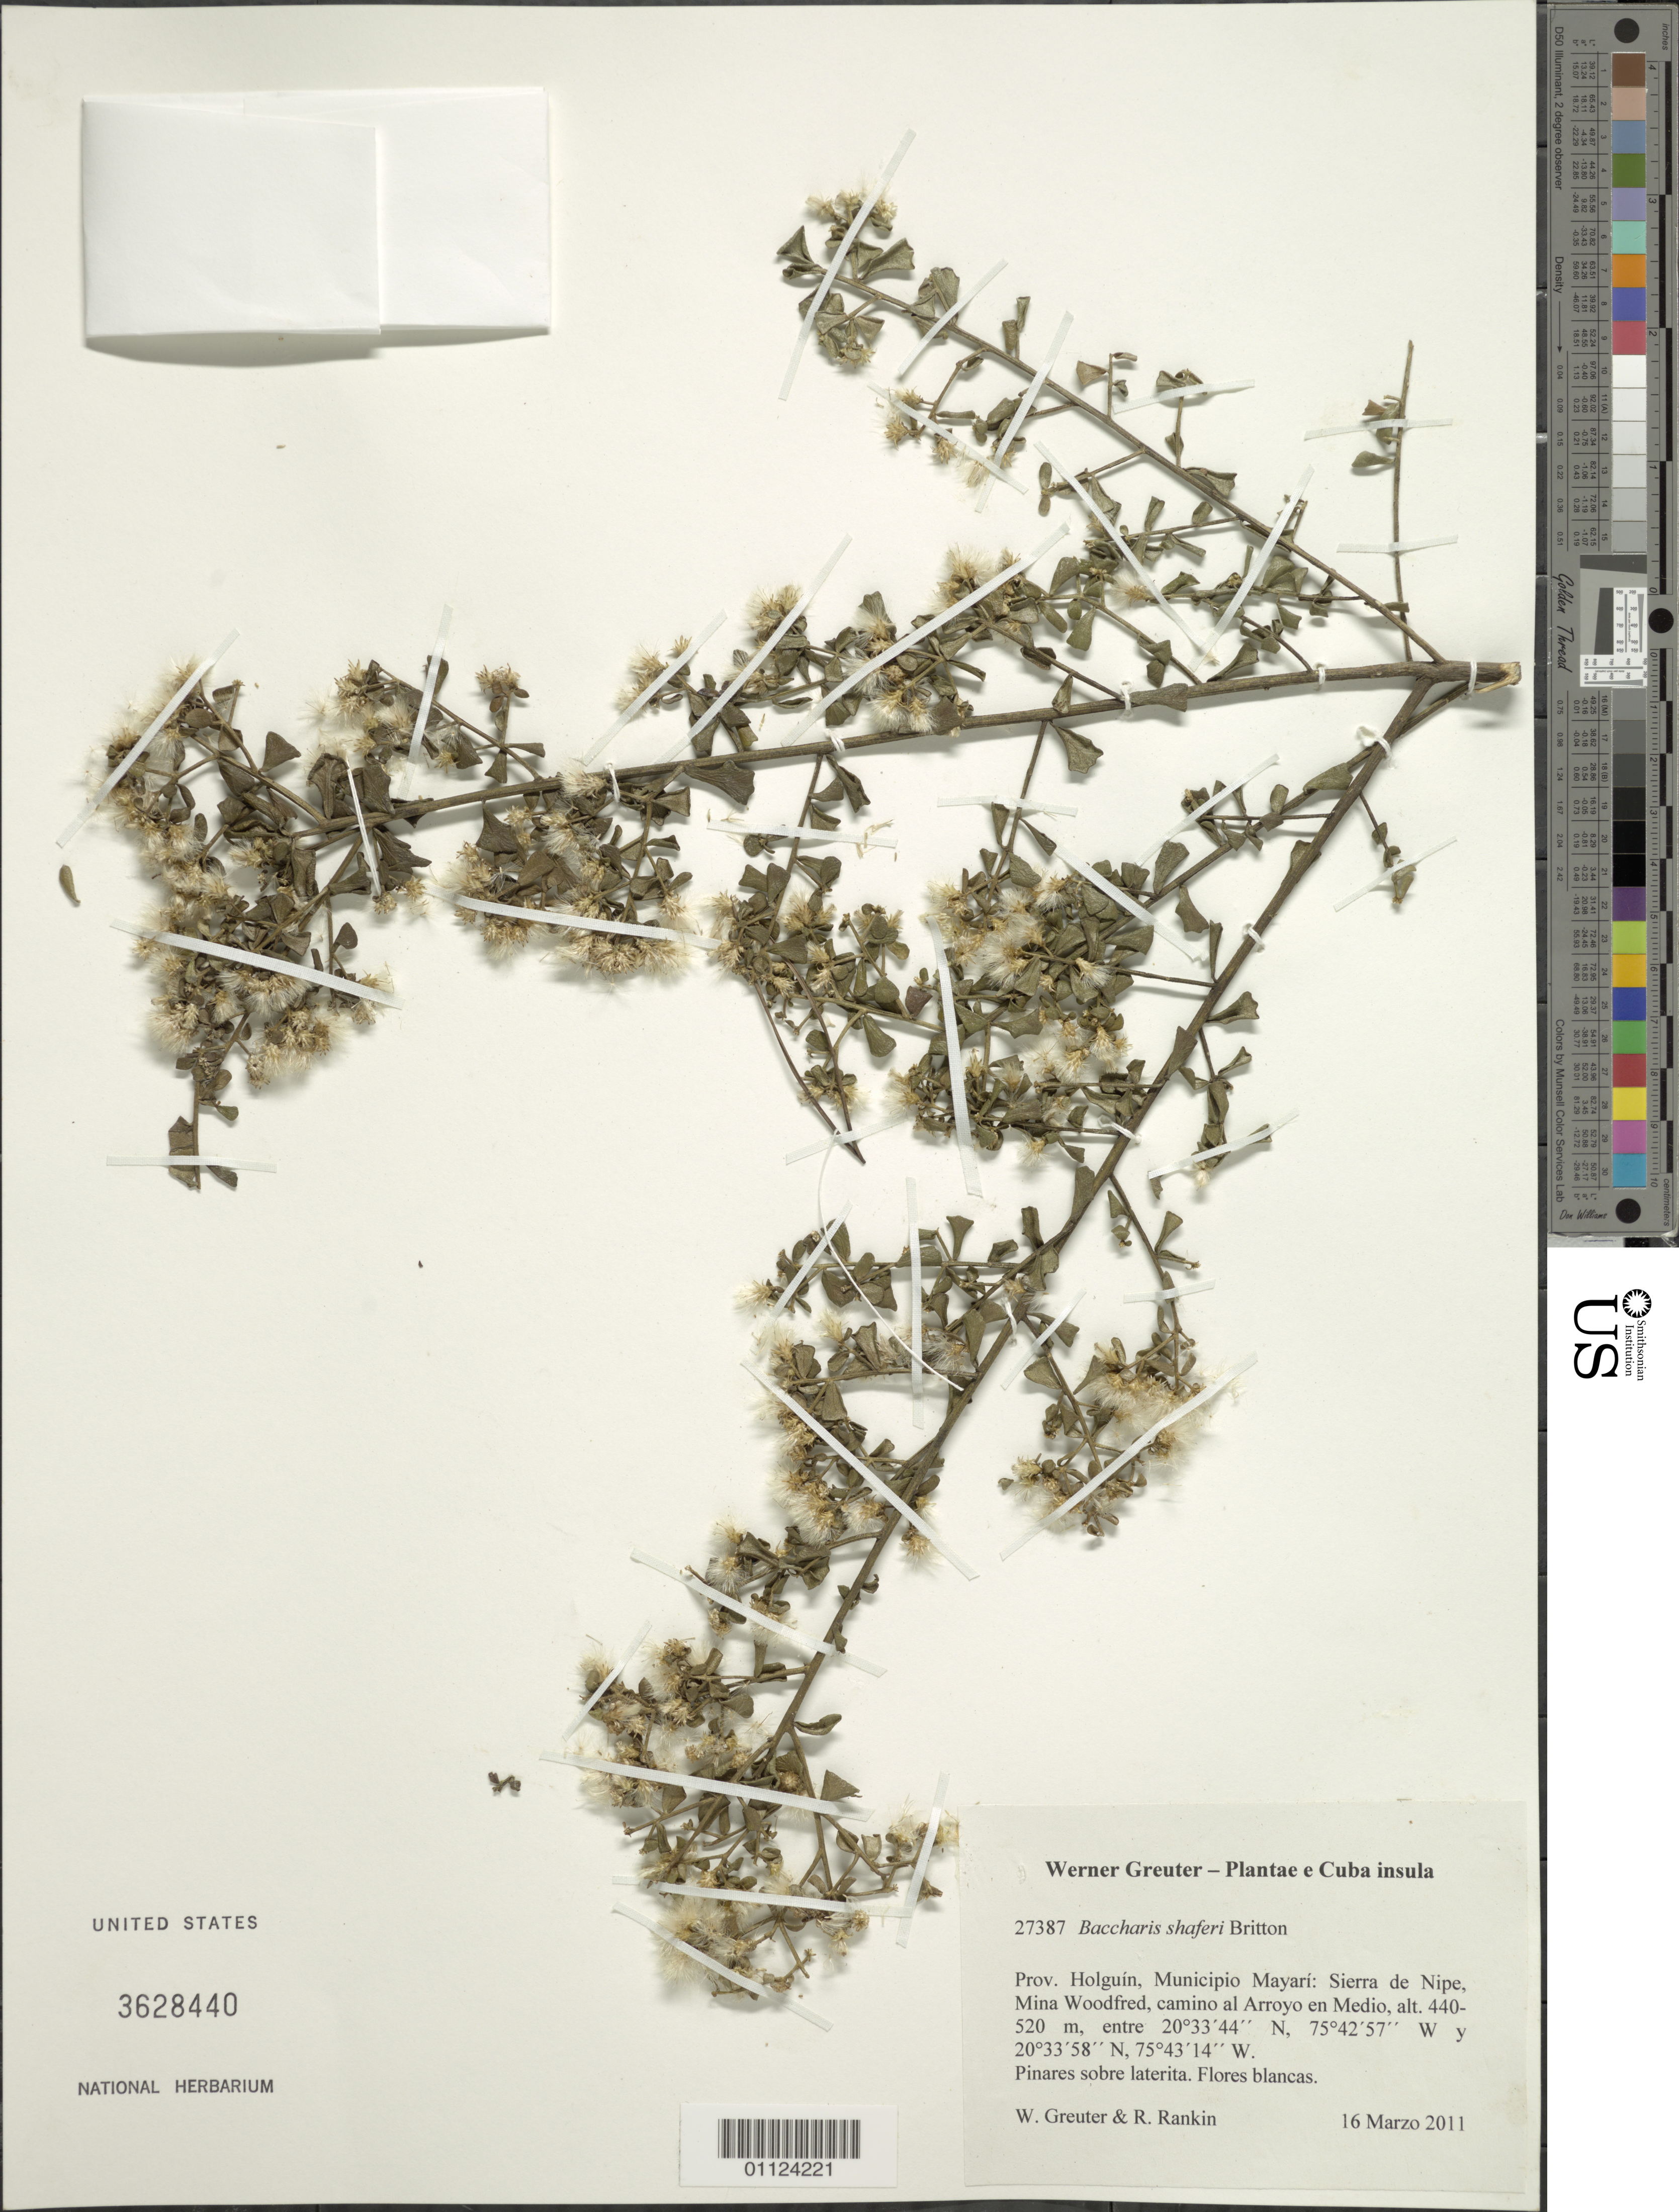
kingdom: Plantae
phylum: Tracheophyta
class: Magnoliopsida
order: Asterales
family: Asteraceae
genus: Baccharis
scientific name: Baccharis shaferi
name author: Britton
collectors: W. Greuter & R. Rankin Rodriguez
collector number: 27387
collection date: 2011-03-16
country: Cuba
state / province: Holguín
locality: Municipio Mayarí, Sierra de Nipe, Mina Woodfred, camino al Arroyo en Medio.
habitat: Pinares sobre laterita.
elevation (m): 440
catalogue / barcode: US 3628440